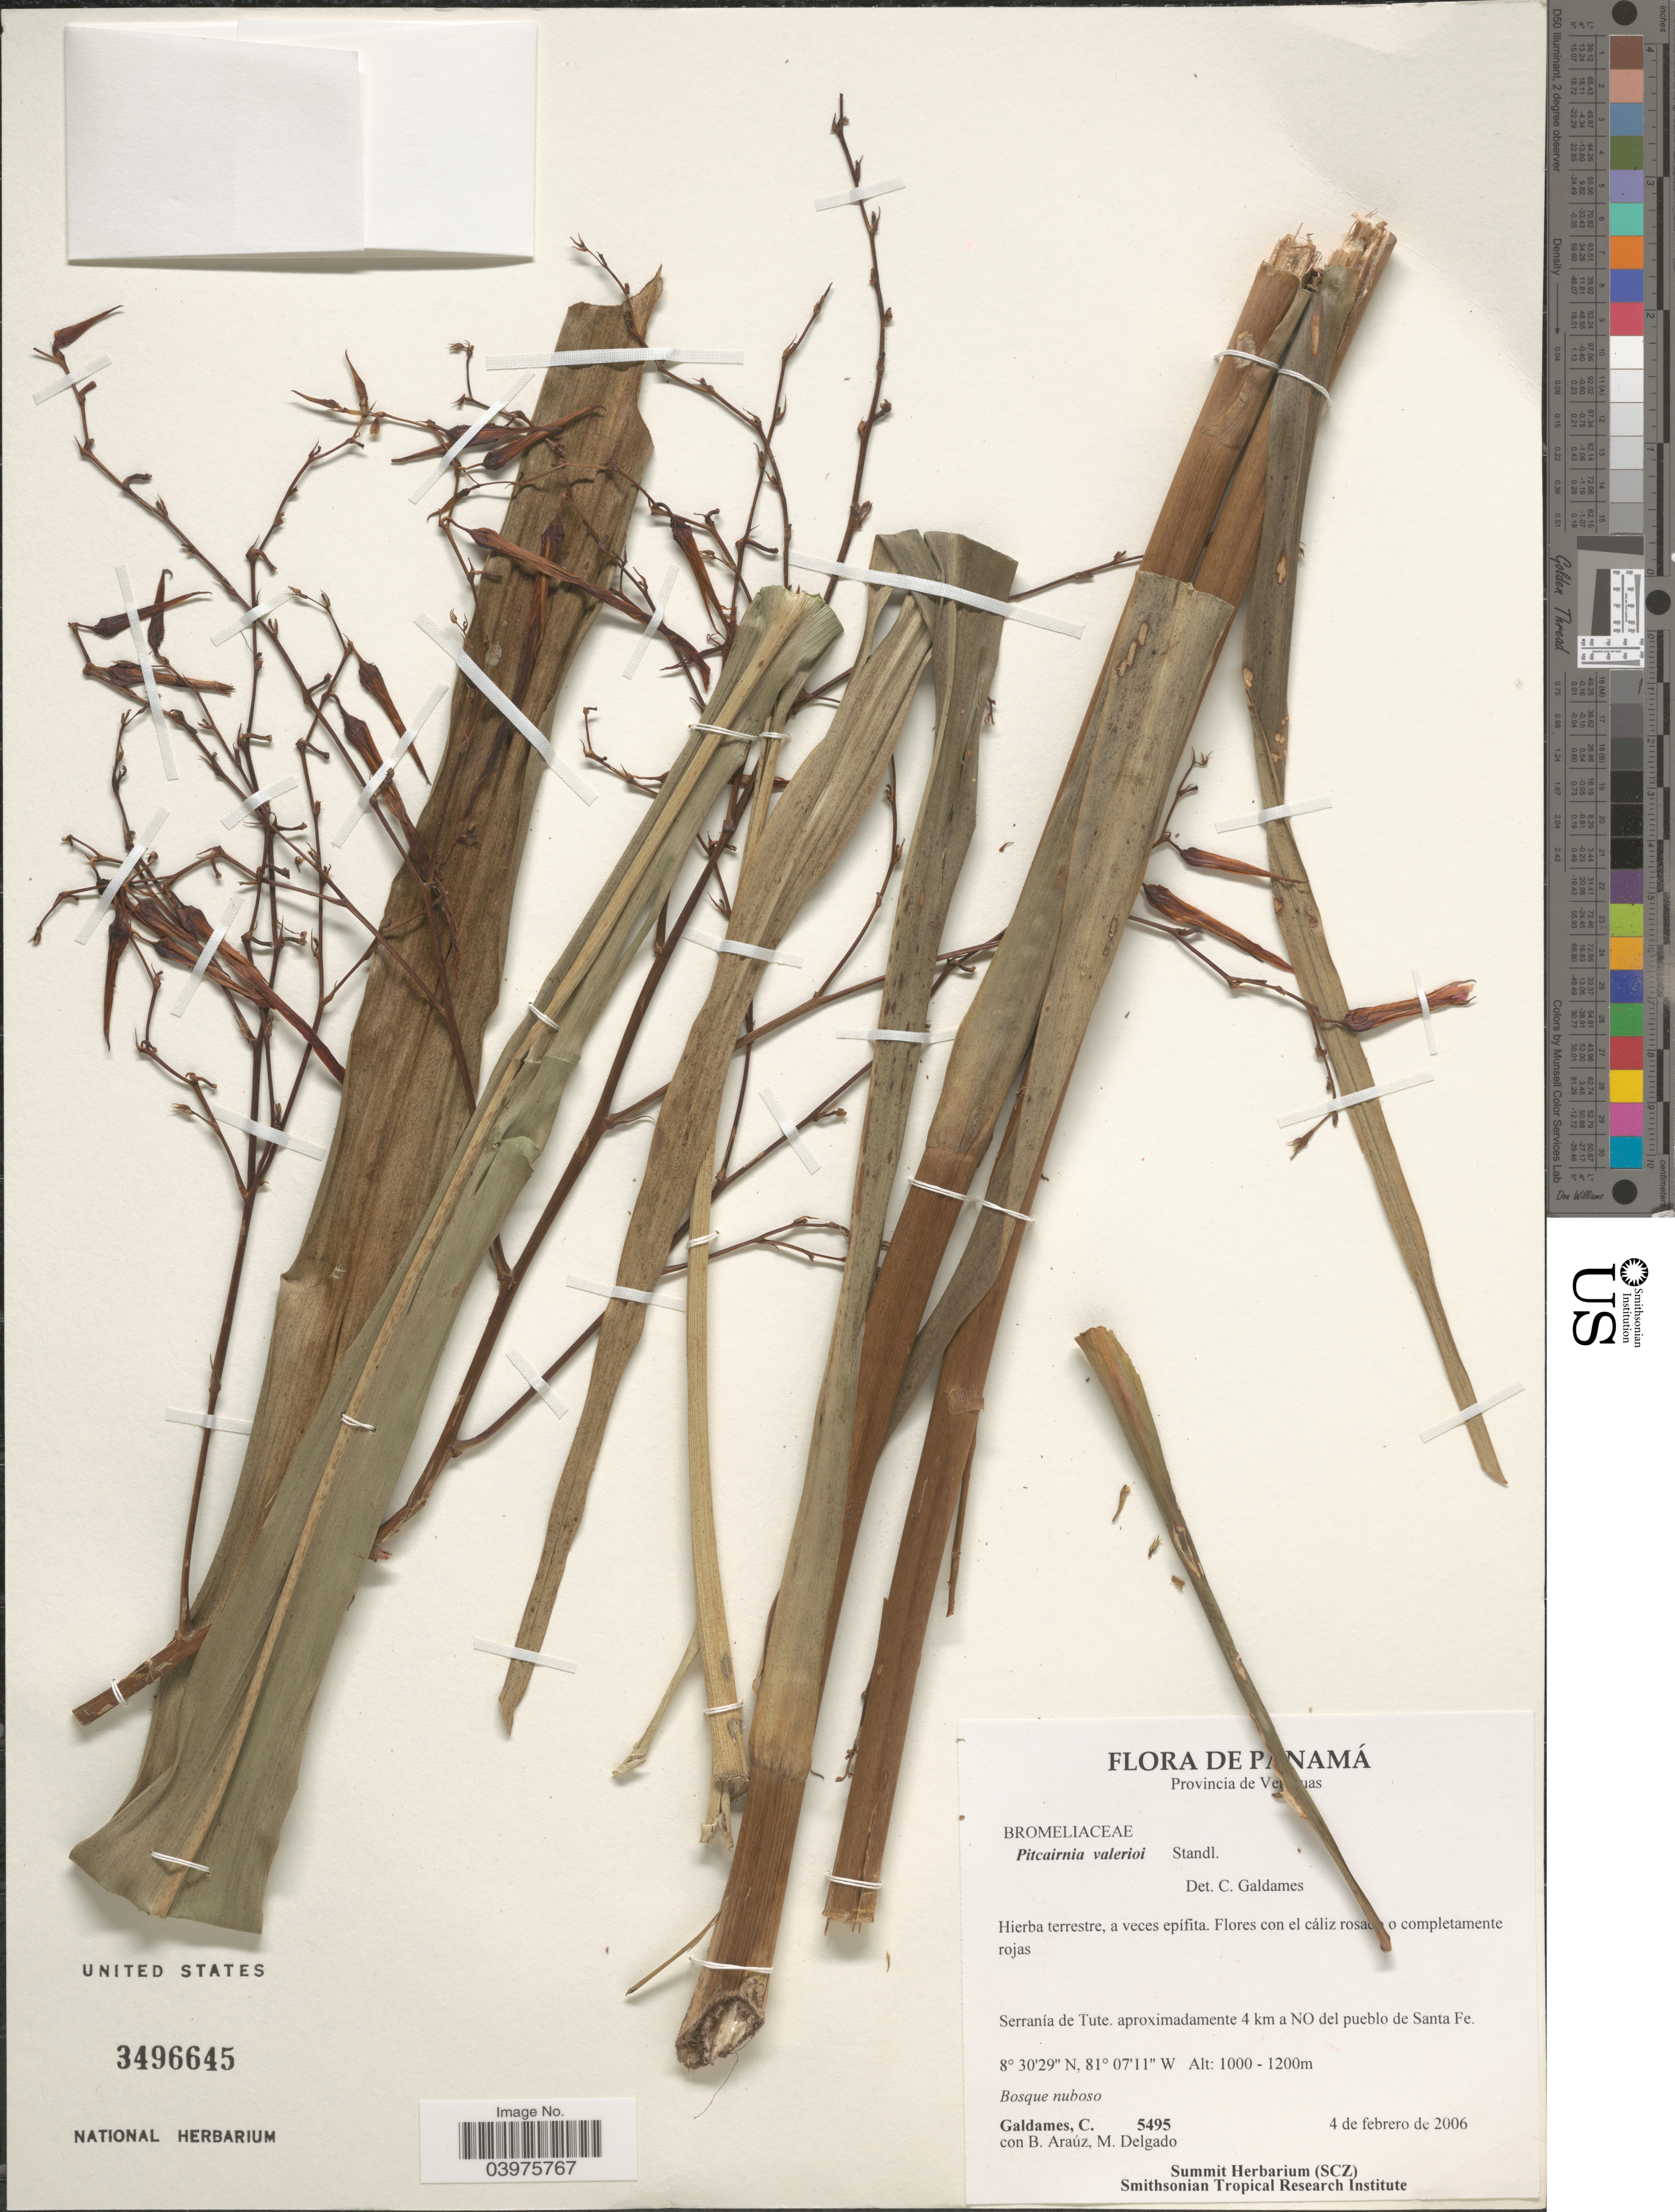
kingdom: Plantae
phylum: Tracheophyta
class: Liliopsida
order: Poales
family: Bromeliaceae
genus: Pitcairnia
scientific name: Pitcairnia valerii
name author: Standl.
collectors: C. Galdames, B. Araúz & M. Delgado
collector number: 5495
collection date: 2006-02-04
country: Panama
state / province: Veraguas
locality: Serranía de Tute. aproximadamente 4 km a NO del pueblo de Santa Fe.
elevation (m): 1000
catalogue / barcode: US 3496645